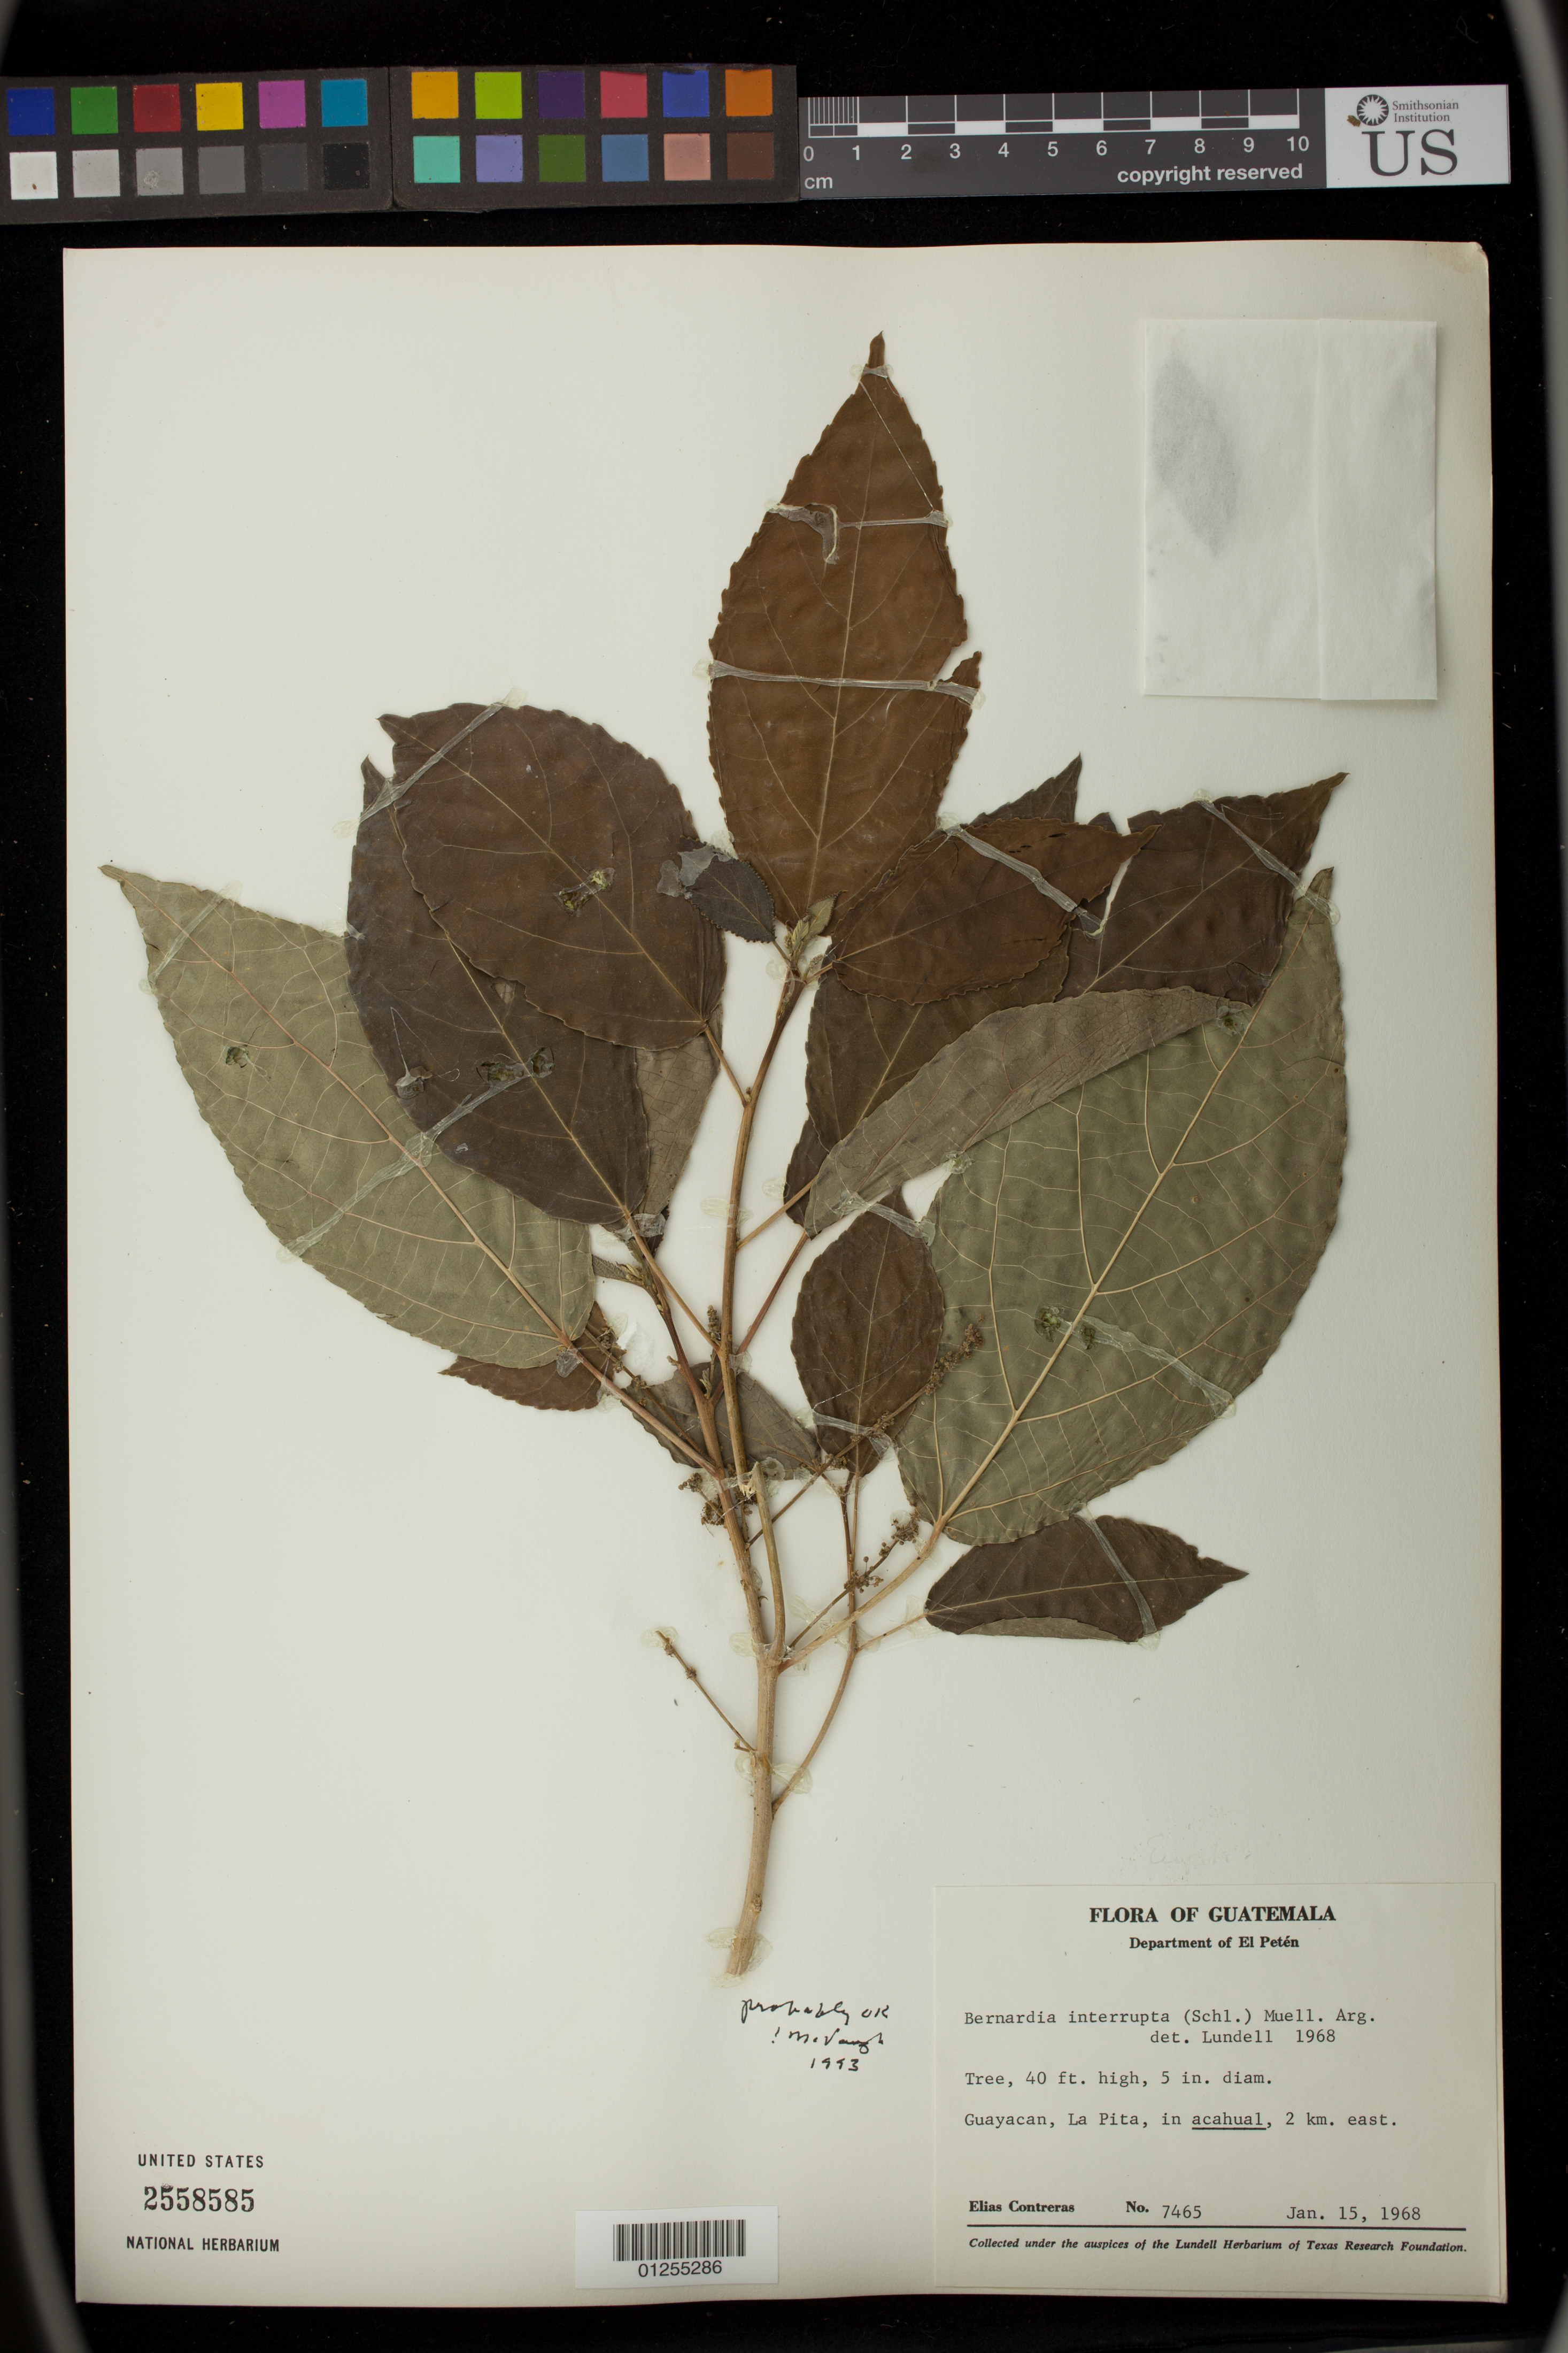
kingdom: Plantae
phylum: Tracheophyta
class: Magnoliopsida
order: Malpighiales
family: Euphorbiaceae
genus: Bernardia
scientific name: Bernardia interrupta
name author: (Schltdl.) Müll. Arg.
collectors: E. Contreras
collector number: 7465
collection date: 1968-01-15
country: Guatemala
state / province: El Petén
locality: Guayacan, La Pita, in acahual, 2 km. east.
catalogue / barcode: US 2558585